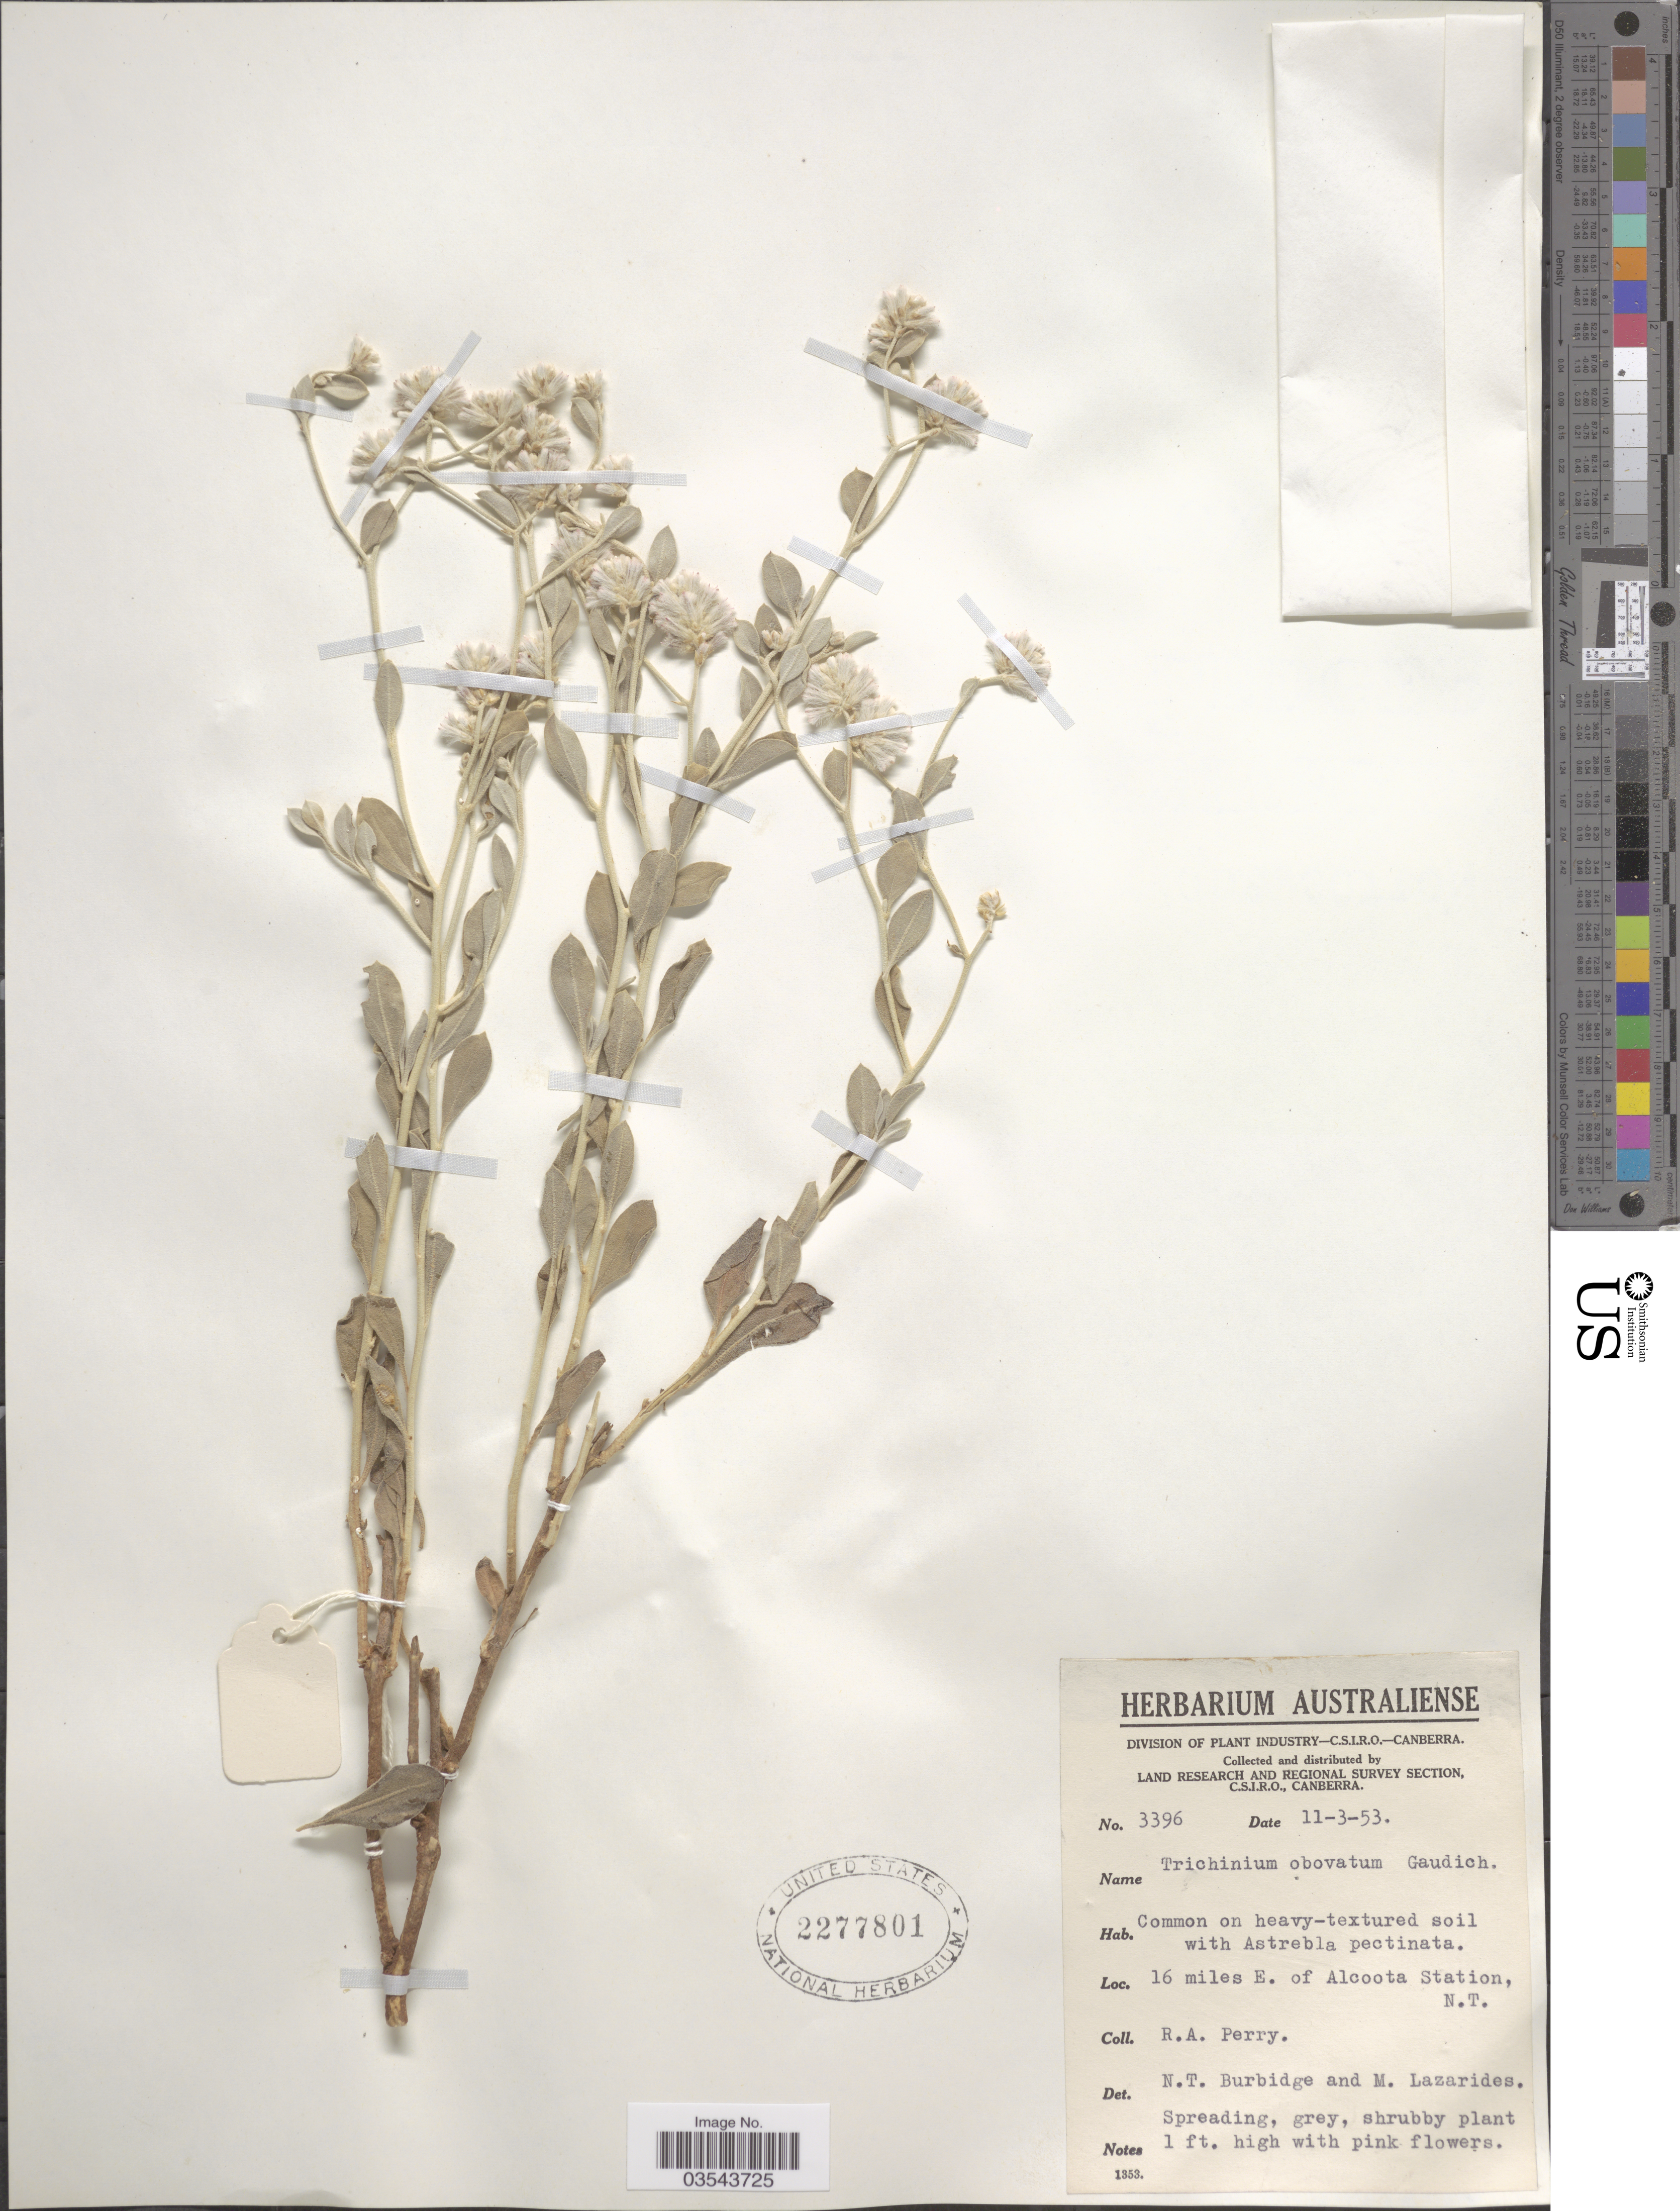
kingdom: Plantae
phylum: Tracheophyta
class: Magnoliopsida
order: Caryophyllales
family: Amaranthaceae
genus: Ptilotus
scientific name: Ptilotus obovatus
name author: (Gaudich.) F. Muell.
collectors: Perry, R. A.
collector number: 3396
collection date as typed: Transcribed d/m/y: 11/3/53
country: Australia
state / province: Northern Territory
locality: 16 miles E. of Alcoota Station, N.T.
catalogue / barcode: US 2277801